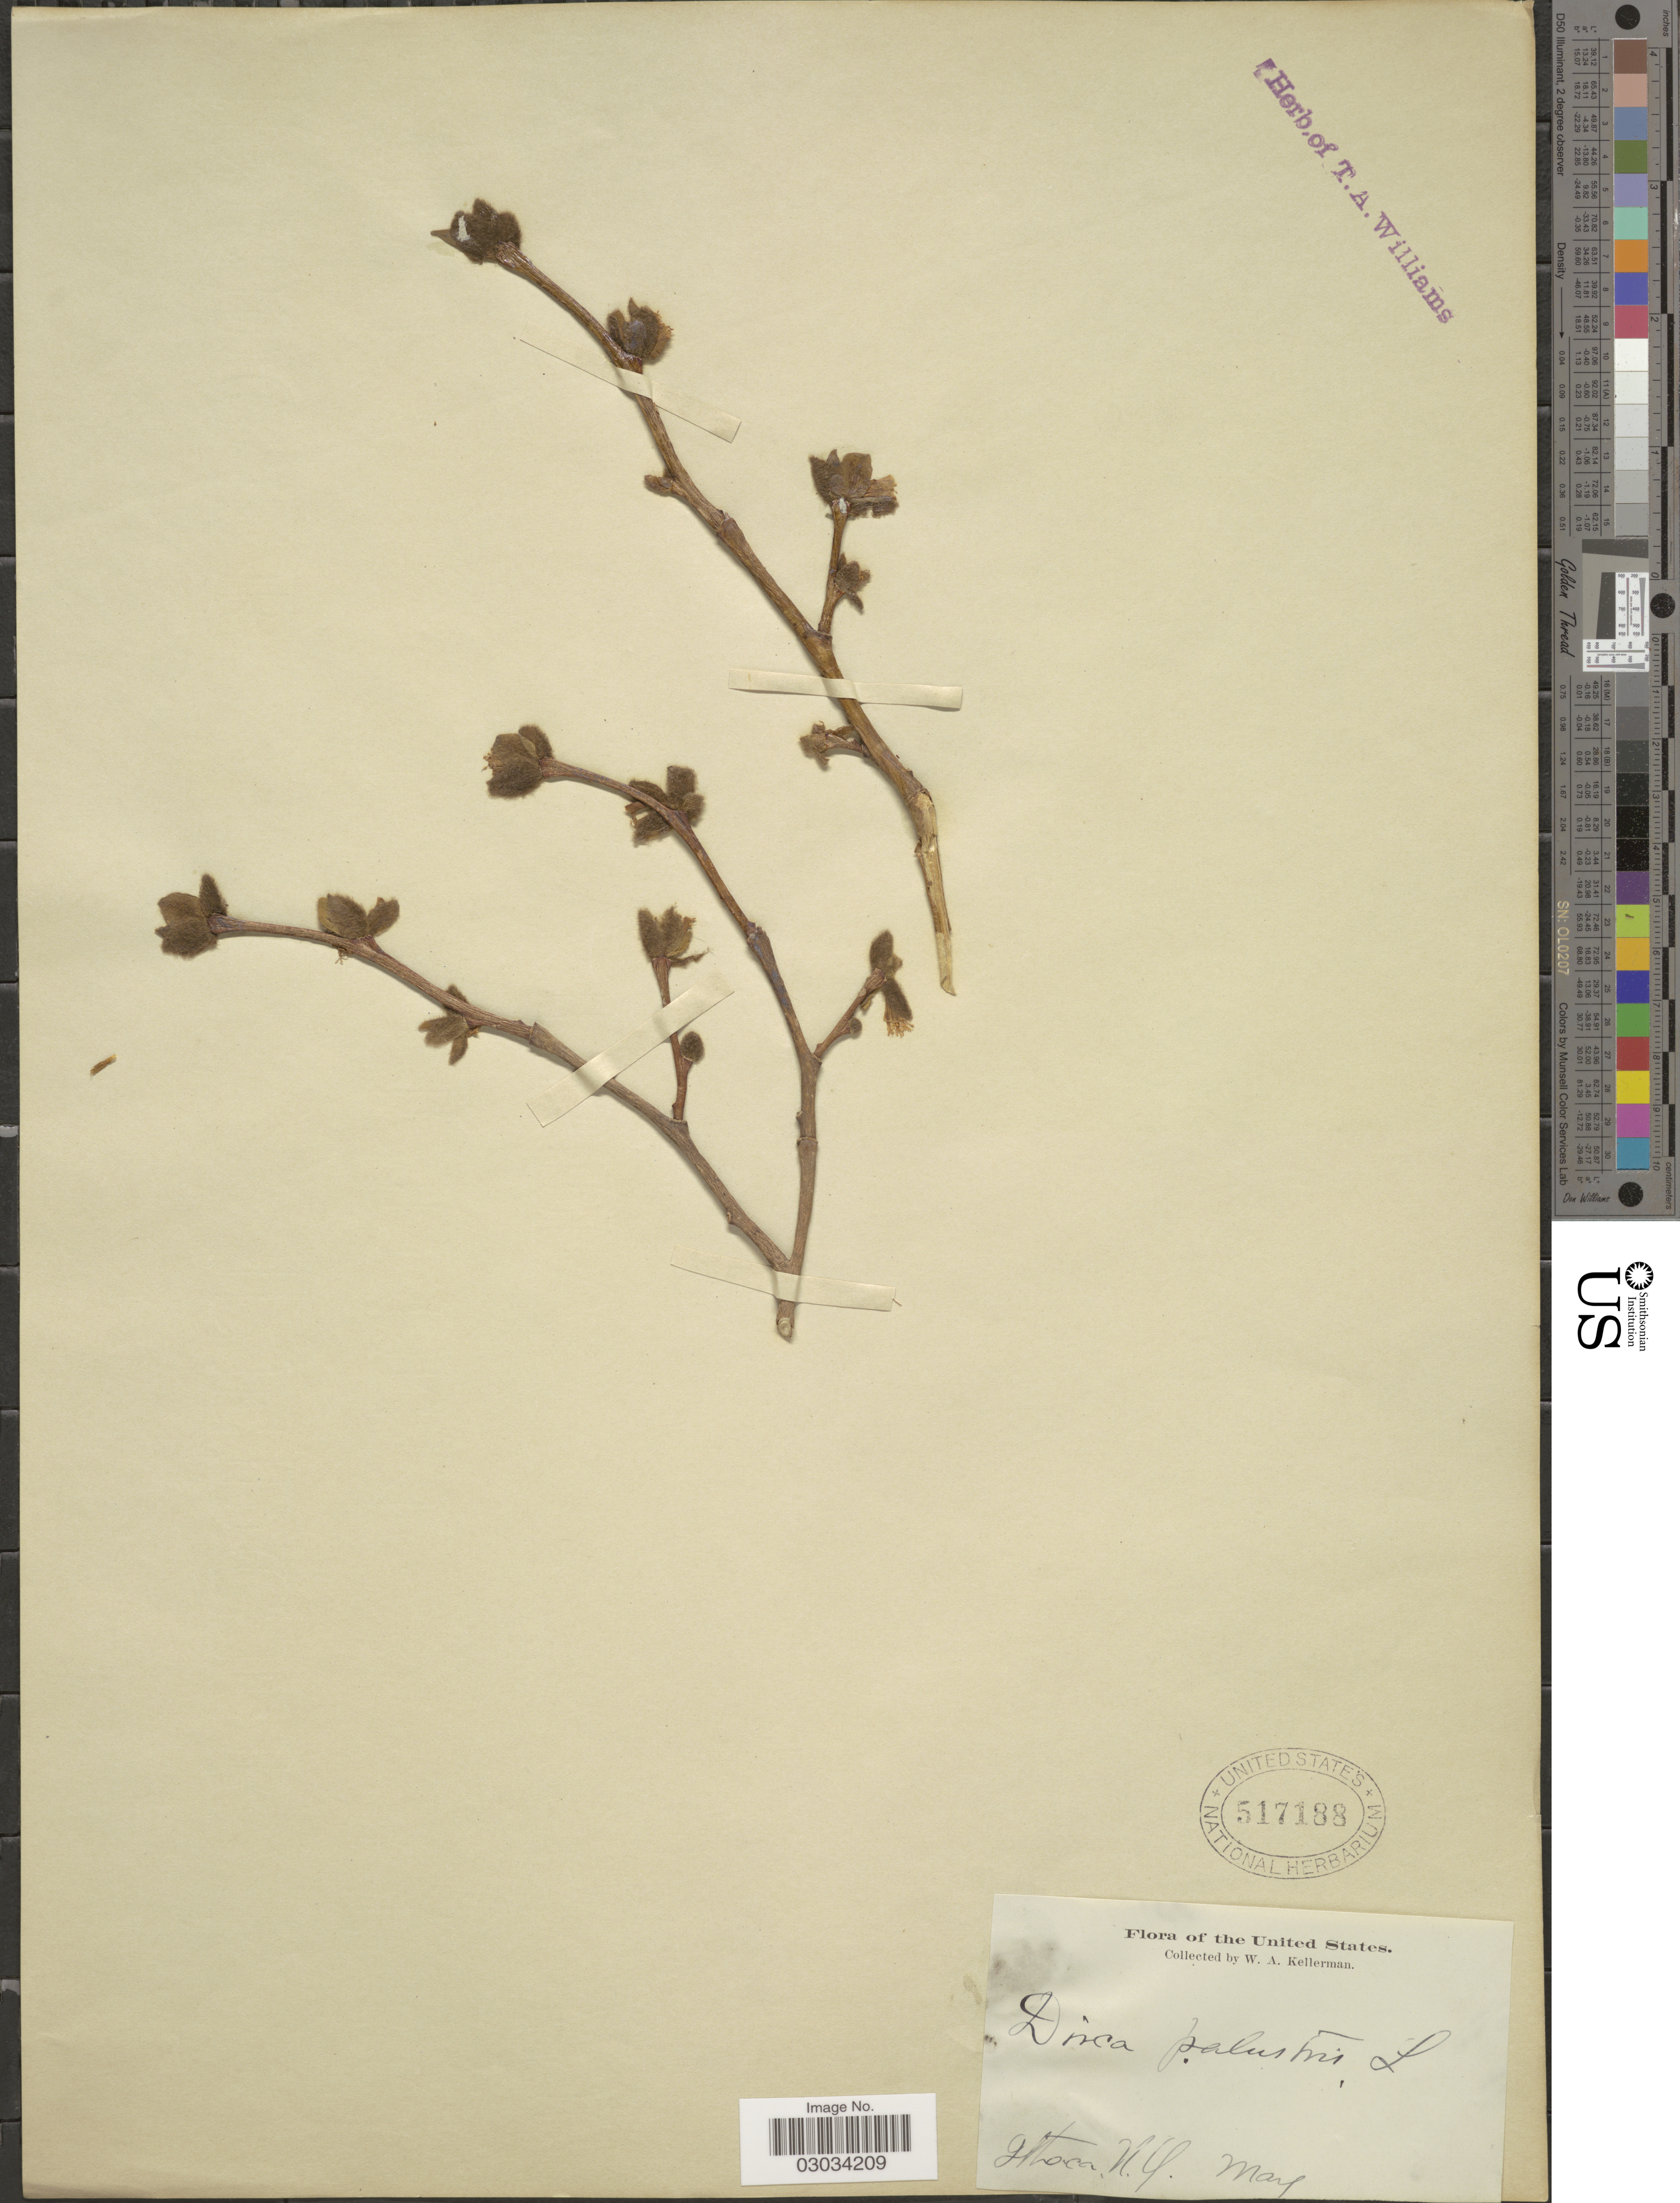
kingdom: Plantae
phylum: Tracheophyta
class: Magnoliopsida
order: Malvales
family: Thymelaeaceae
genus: Dirca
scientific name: Dirca palustris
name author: L.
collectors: W. Kellerman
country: United States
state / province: New York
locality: Ithaca.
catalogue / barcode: US 517188